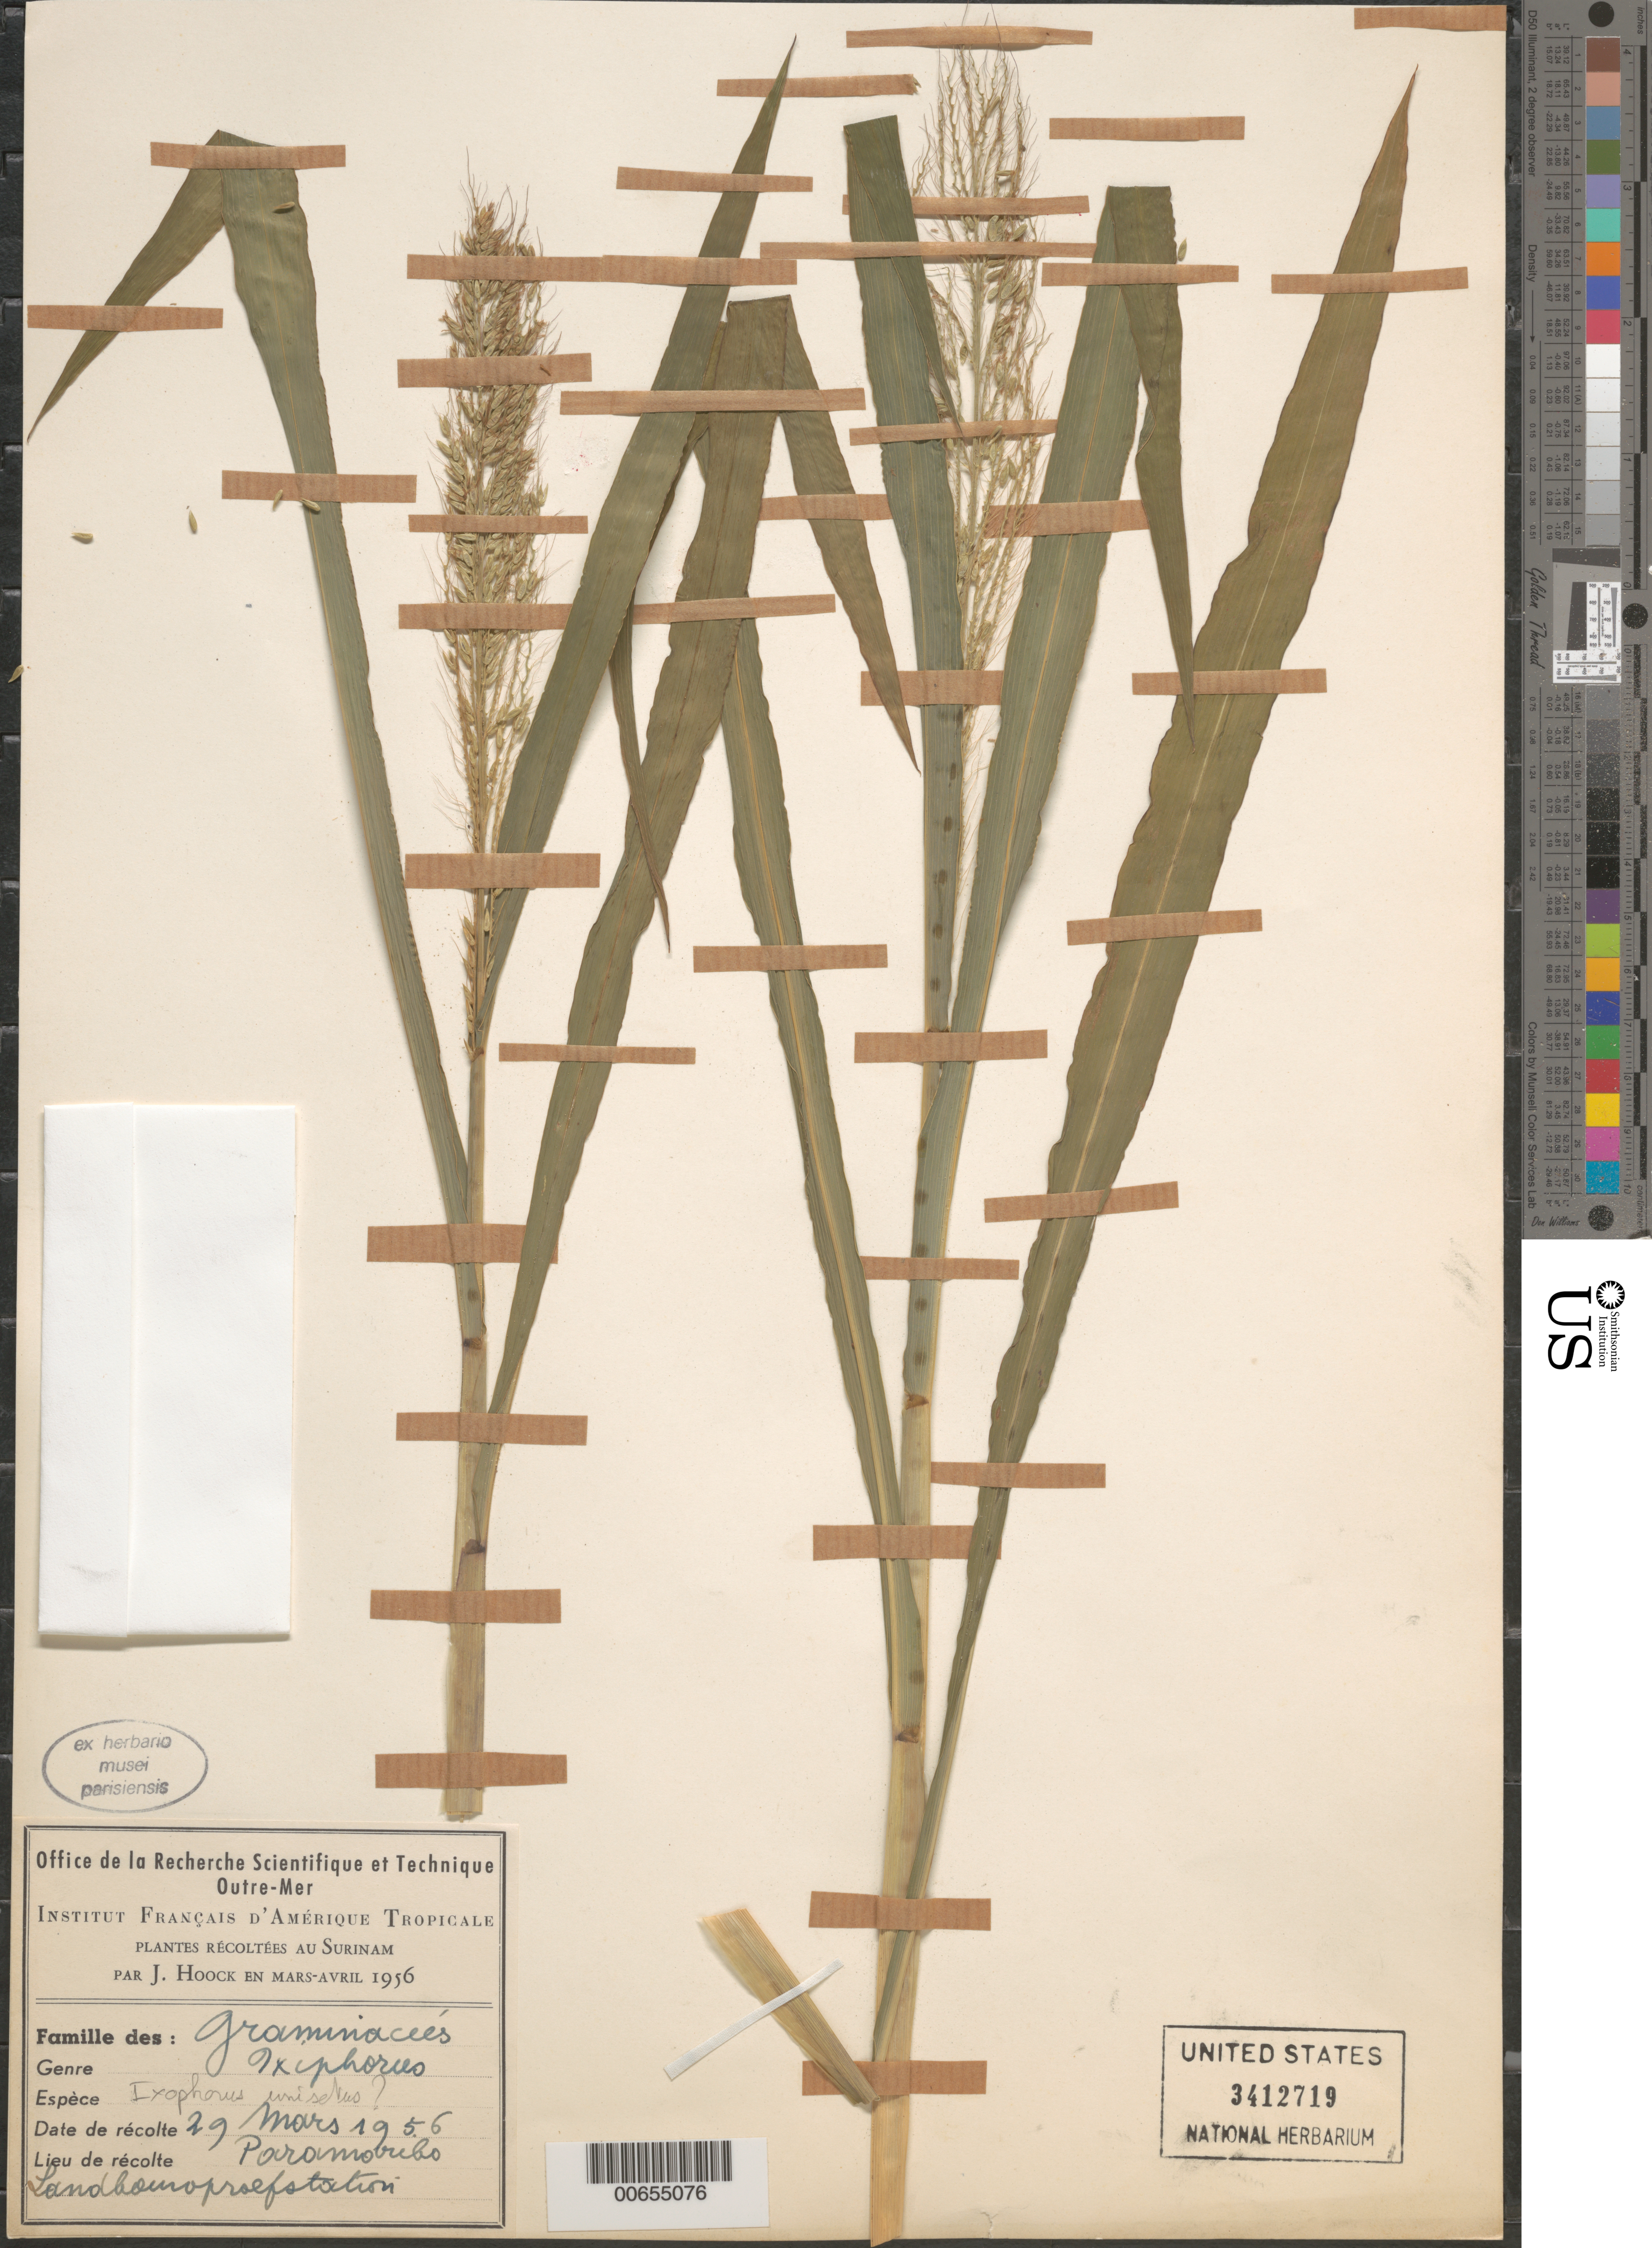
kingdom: Plantae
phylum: Tracheophyta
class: Liliopsida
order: Poales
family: Poaceae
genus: Ixophorus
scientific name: Ixophorus unisetus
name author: (J. Presl) Schltdl.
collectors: J. Hoock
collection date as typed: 29-Mar-56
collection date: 1956-03-29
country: Suriname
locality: Paramaribo, Landbouropraefstation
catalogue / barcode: US 3412719